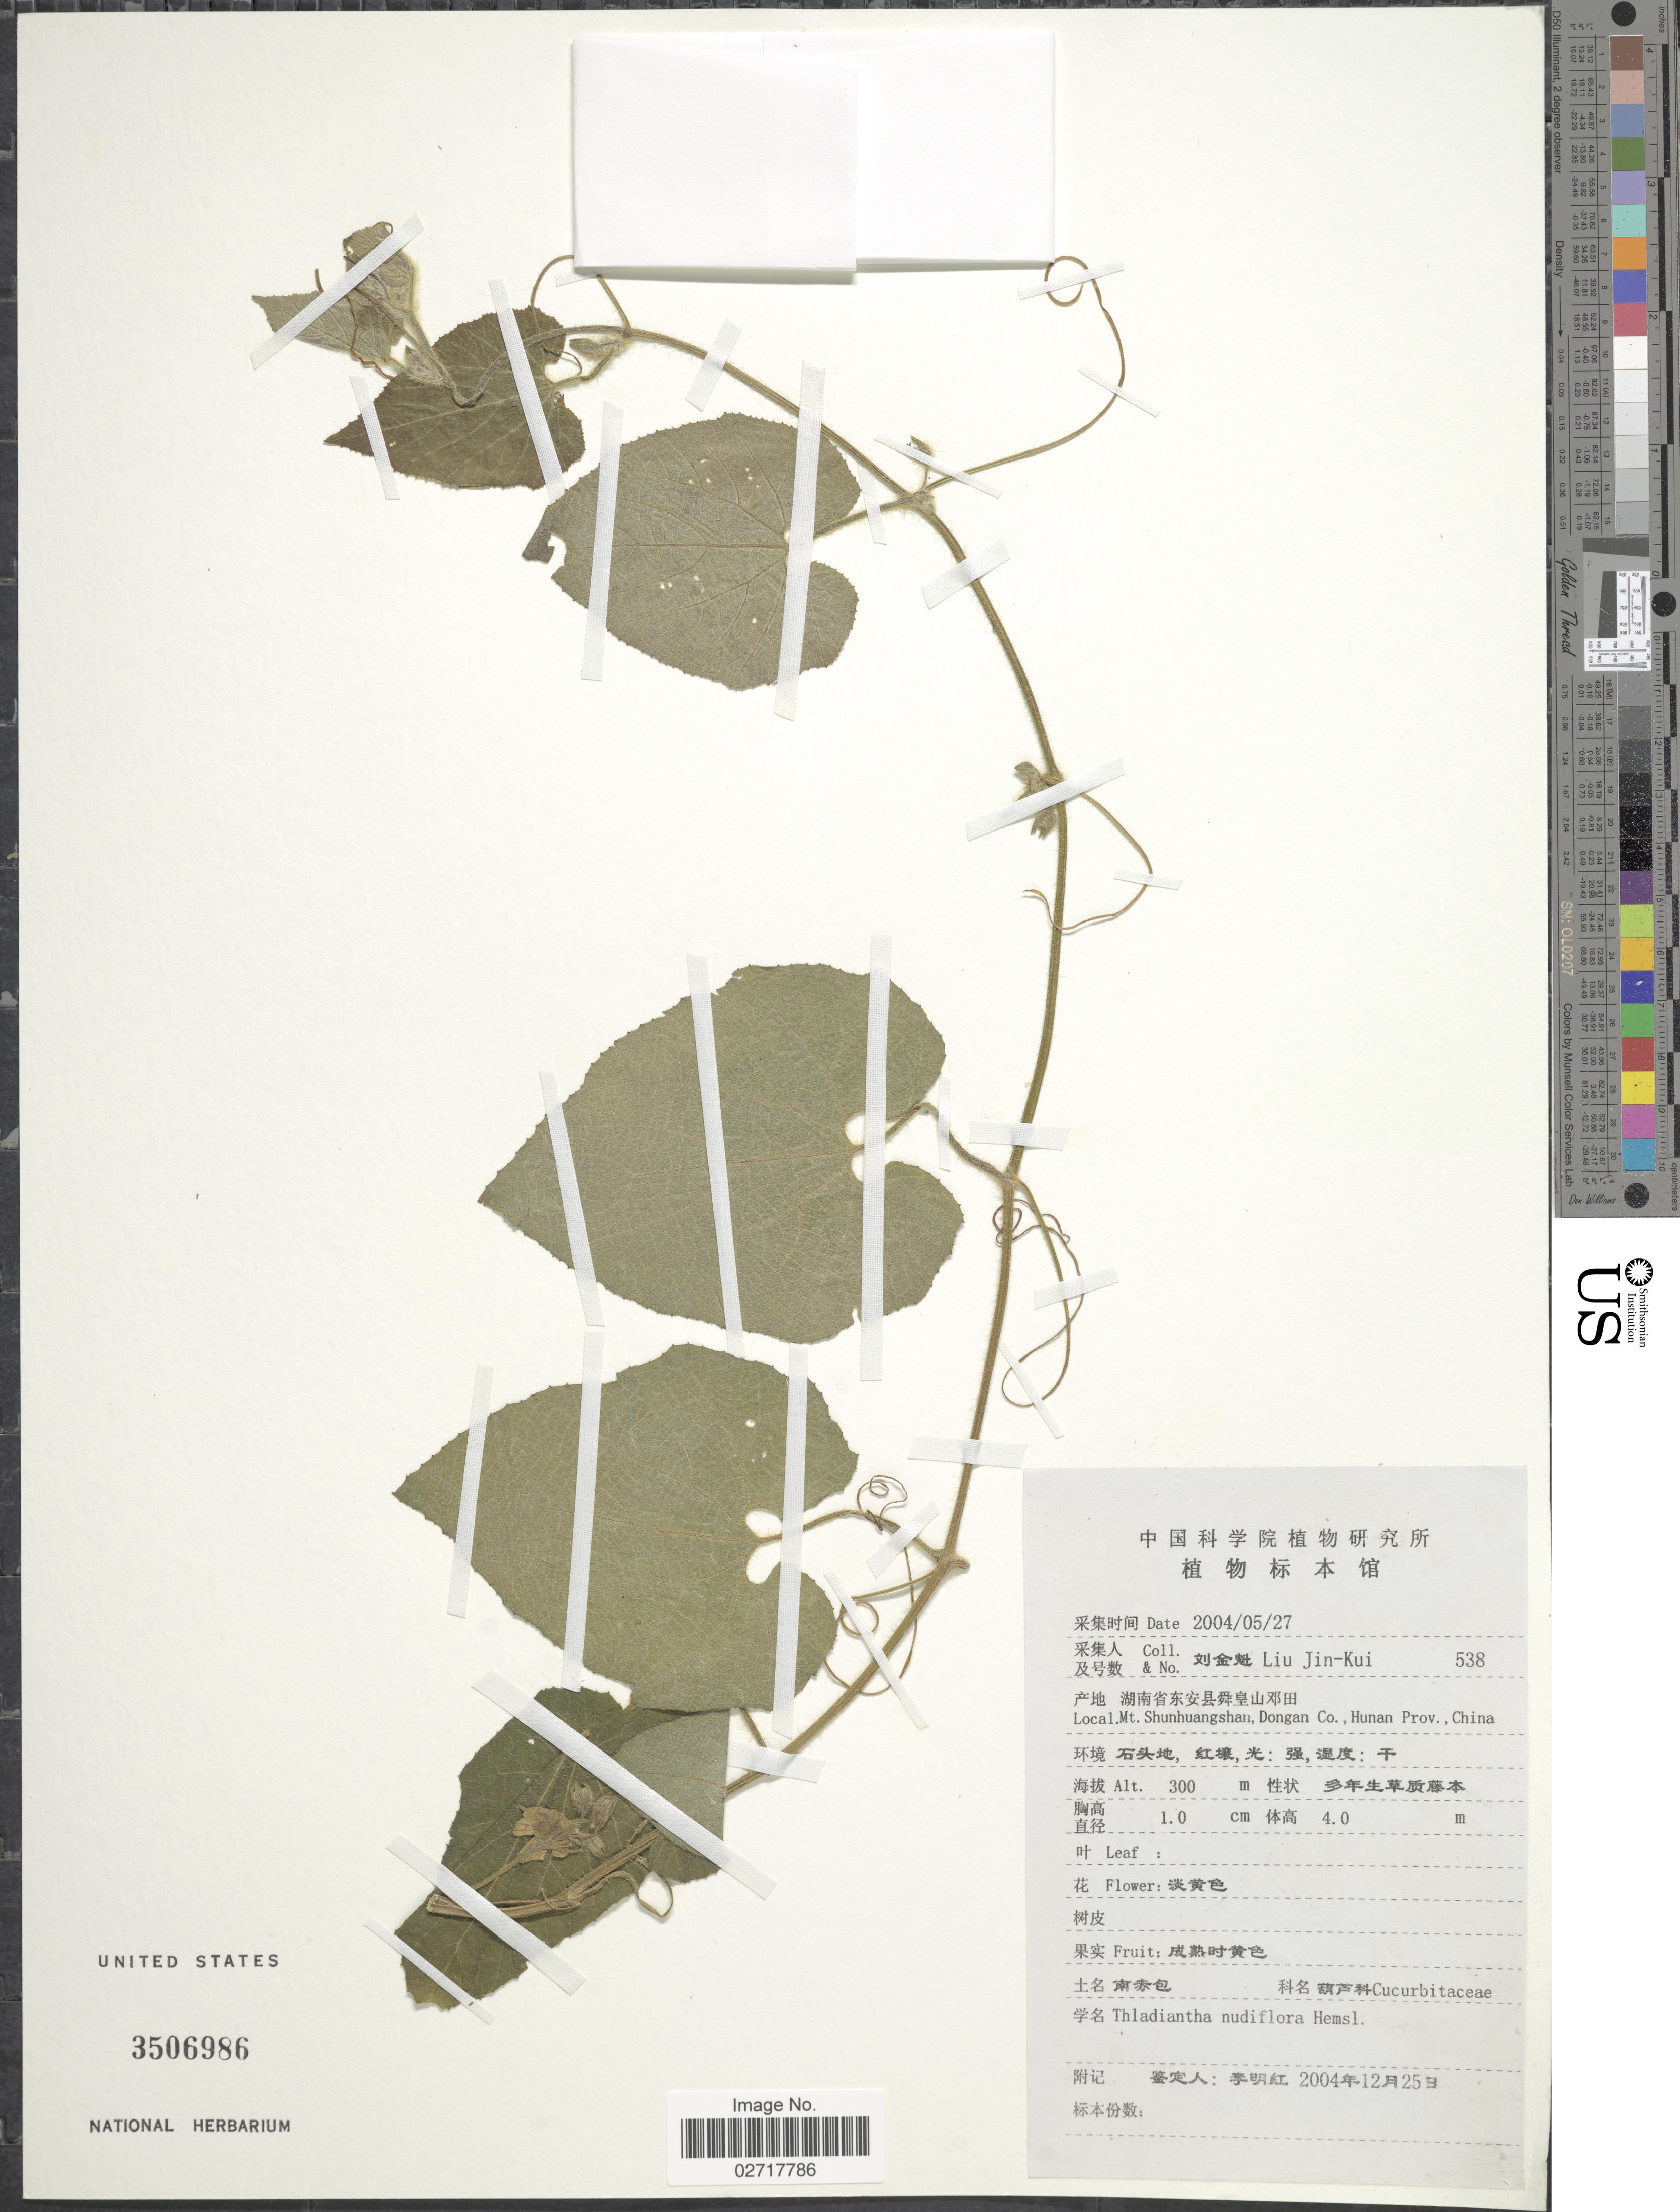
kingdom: Plantae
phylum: Tracheophyta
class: Magnoliopsida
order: Cucurbitales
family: Cucurbitaceae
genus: Thladiantha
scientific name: Thladiantha nudiflora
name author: Hemsl.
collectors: Liu Jin-Kui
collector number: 538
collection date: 2004-05-27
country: China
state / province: Hunan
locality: Mt. Shunhuangshan, Dongan Co. Hunan Prov.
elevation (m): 300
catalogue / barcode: US 3506986